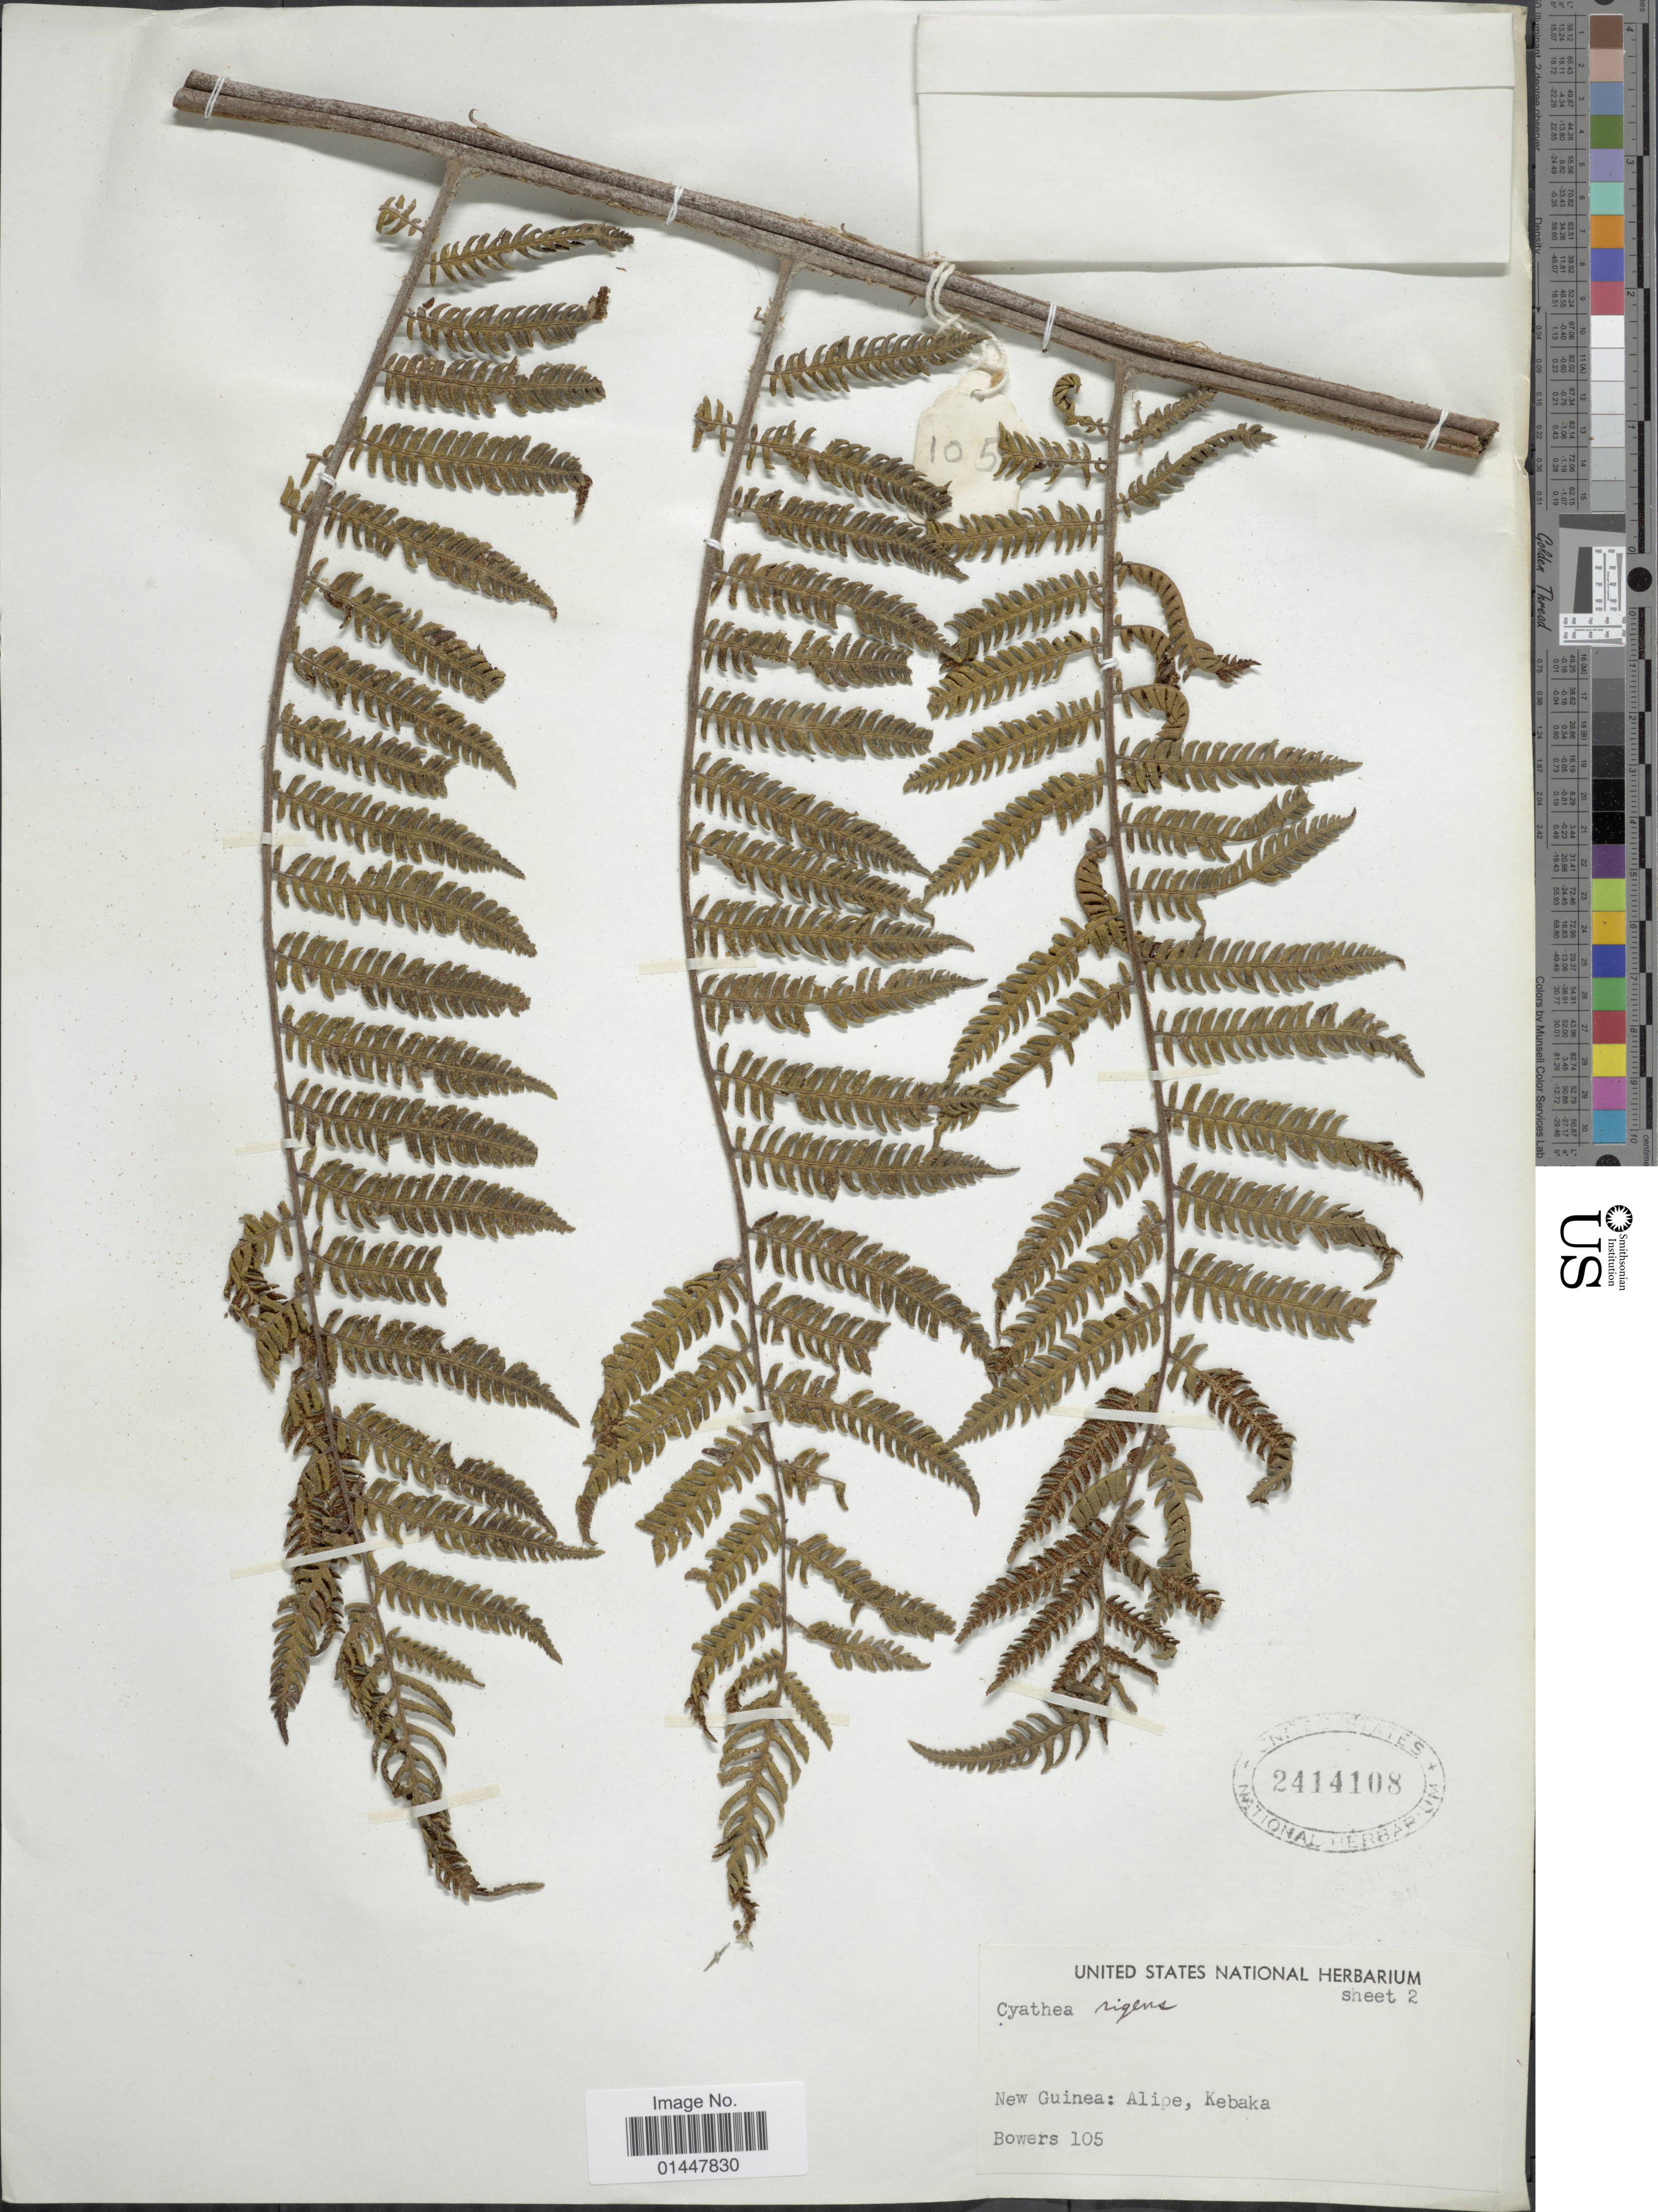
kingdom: Plantae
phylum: Tracheophyta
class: Polypodiopsida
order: Cyatheales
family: Cyatheaceae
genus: Sphaeropteris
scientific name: Sphaeropteris magna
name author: (Copel.) R.M. Tryon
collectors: -. Bowers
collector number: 105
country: Papua New Guinea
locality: New Guinea, Alipe, Kebaka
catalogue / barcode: US 2414108